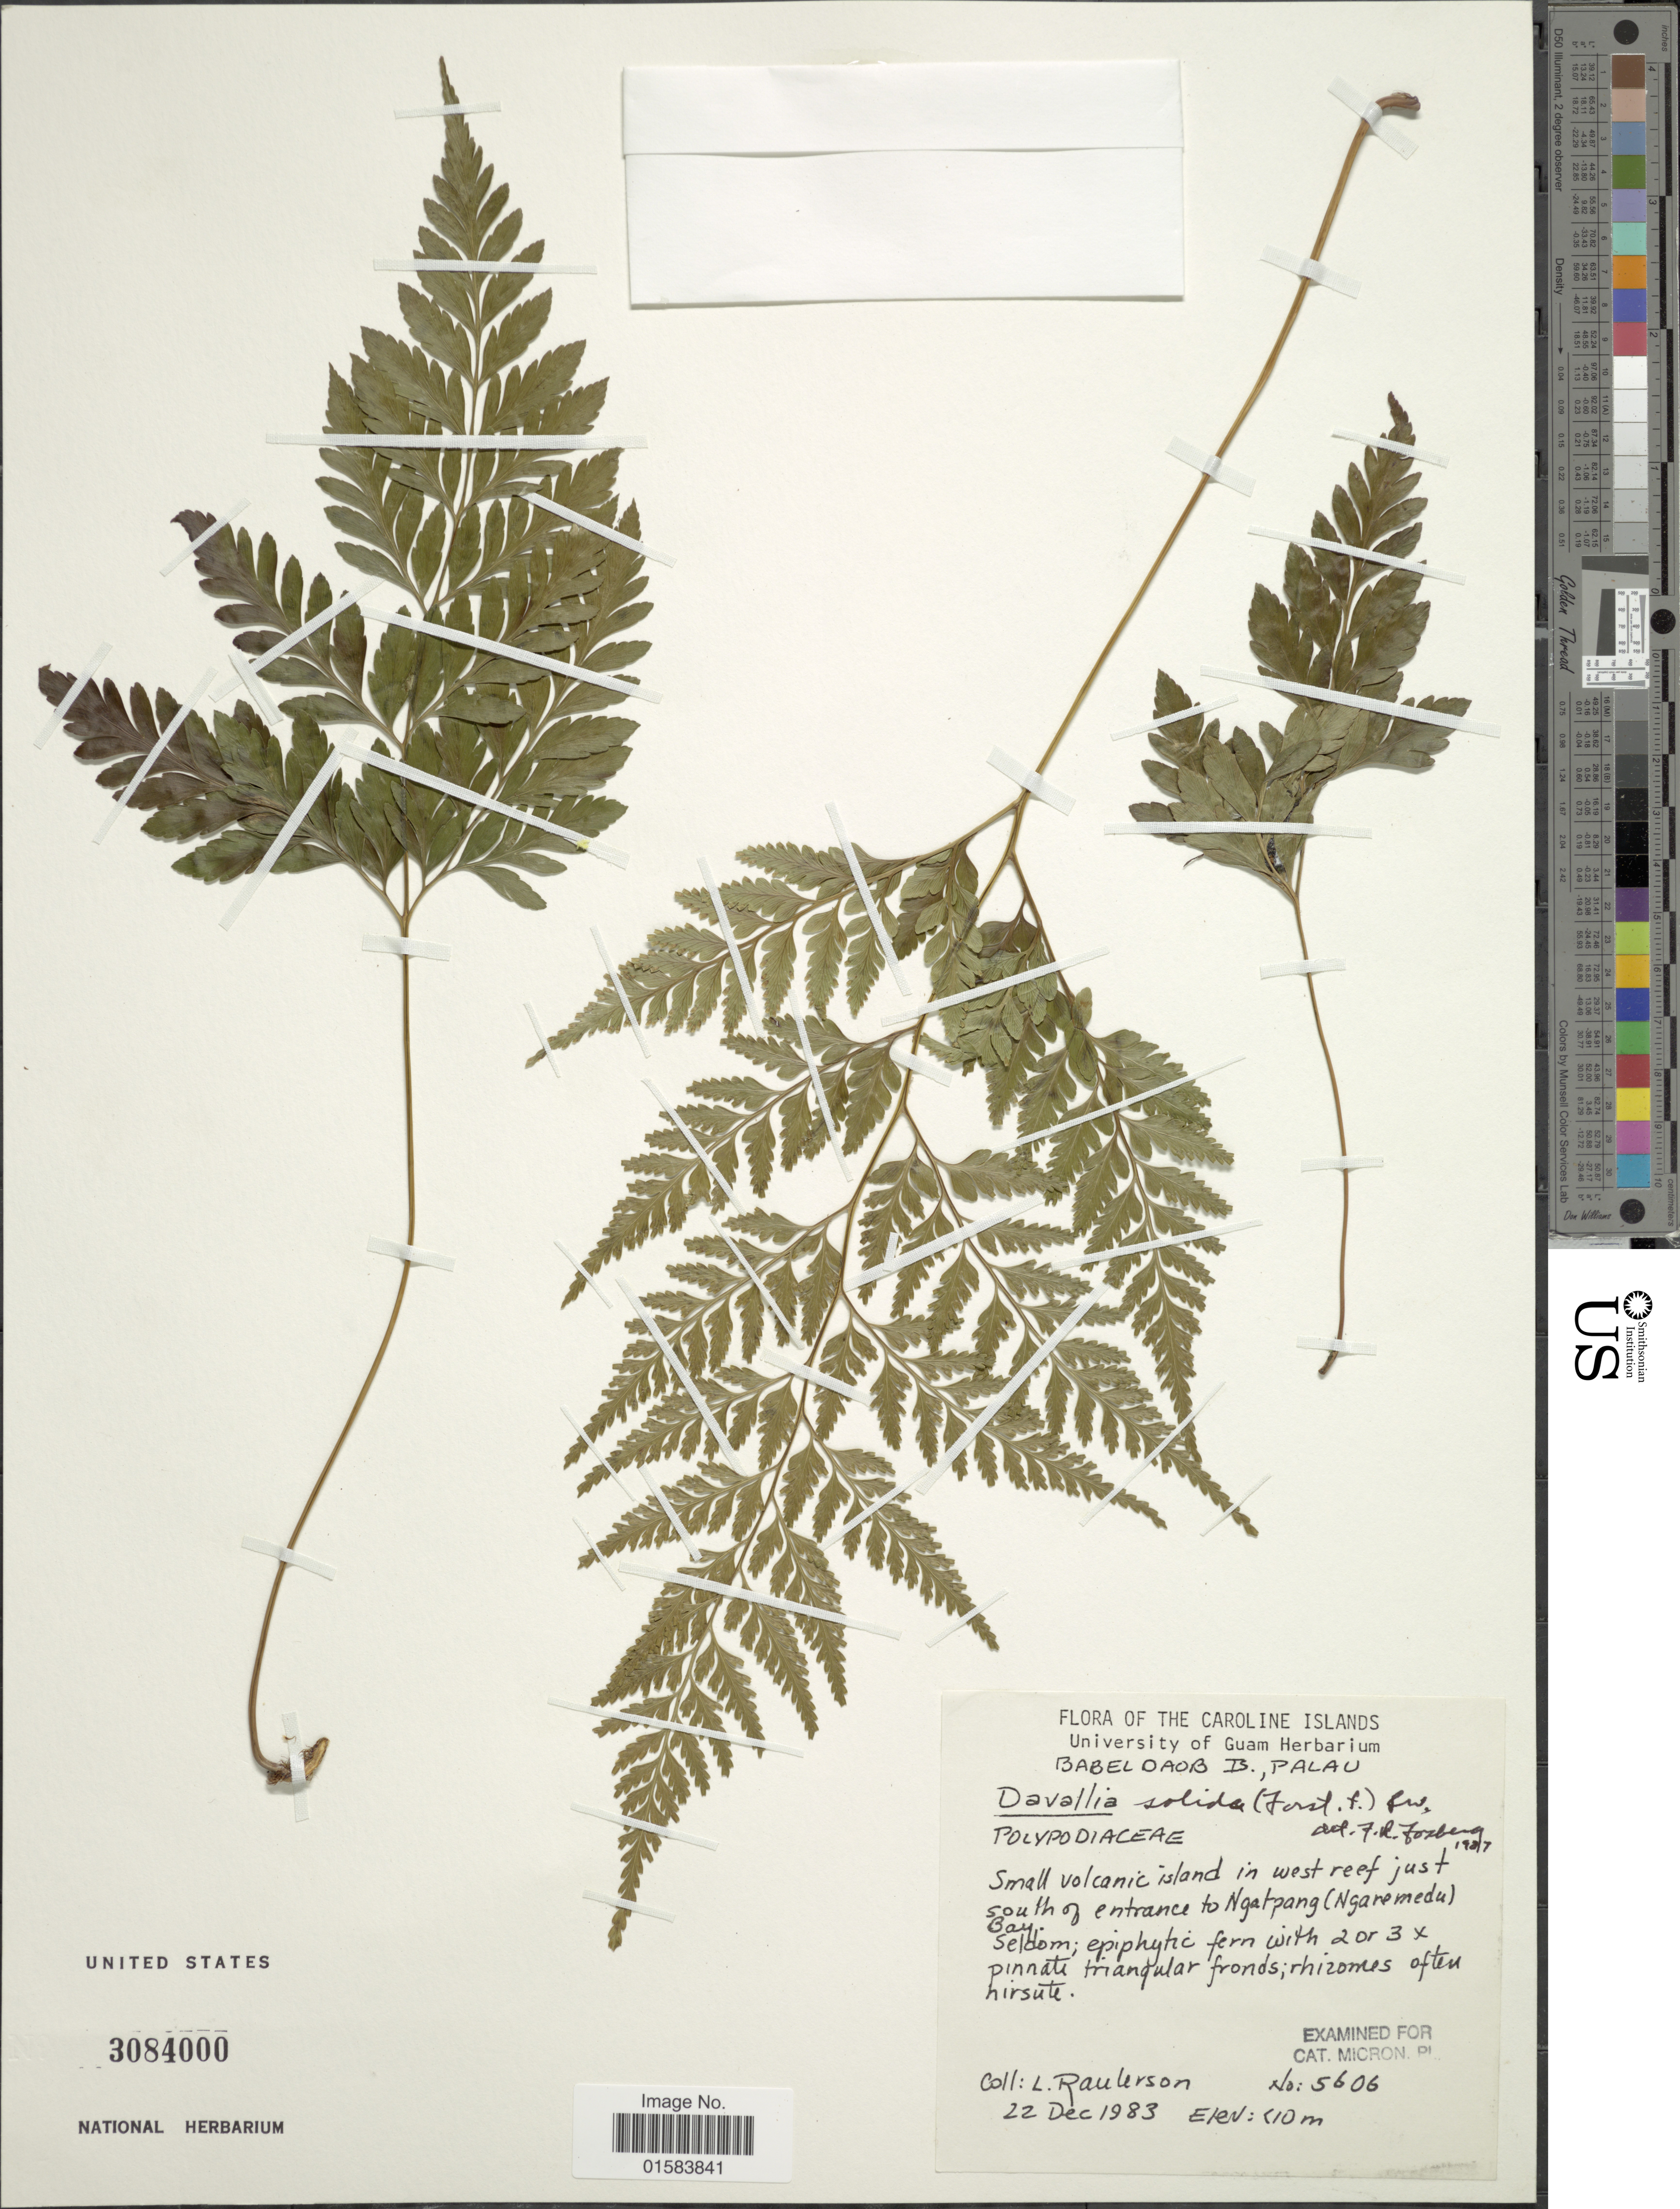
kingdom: Plantae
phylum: Tracheophyta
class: Polypodiopsida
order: Polypodiales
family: Davalliaceae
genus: Davallia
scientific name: Davallia solida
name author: (G. Forst.) Sw.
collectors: L. Raulerson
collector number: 5606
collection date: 1983-12-22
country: Palau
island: Babeldaob [Babelthuap]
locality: The Carline Islands, Babeldaob B., Palau, Small volcanic island in west reef just south of entrance to Ngatpang (Ngaremedu) Bay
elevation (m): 10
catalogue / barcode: US 3084000